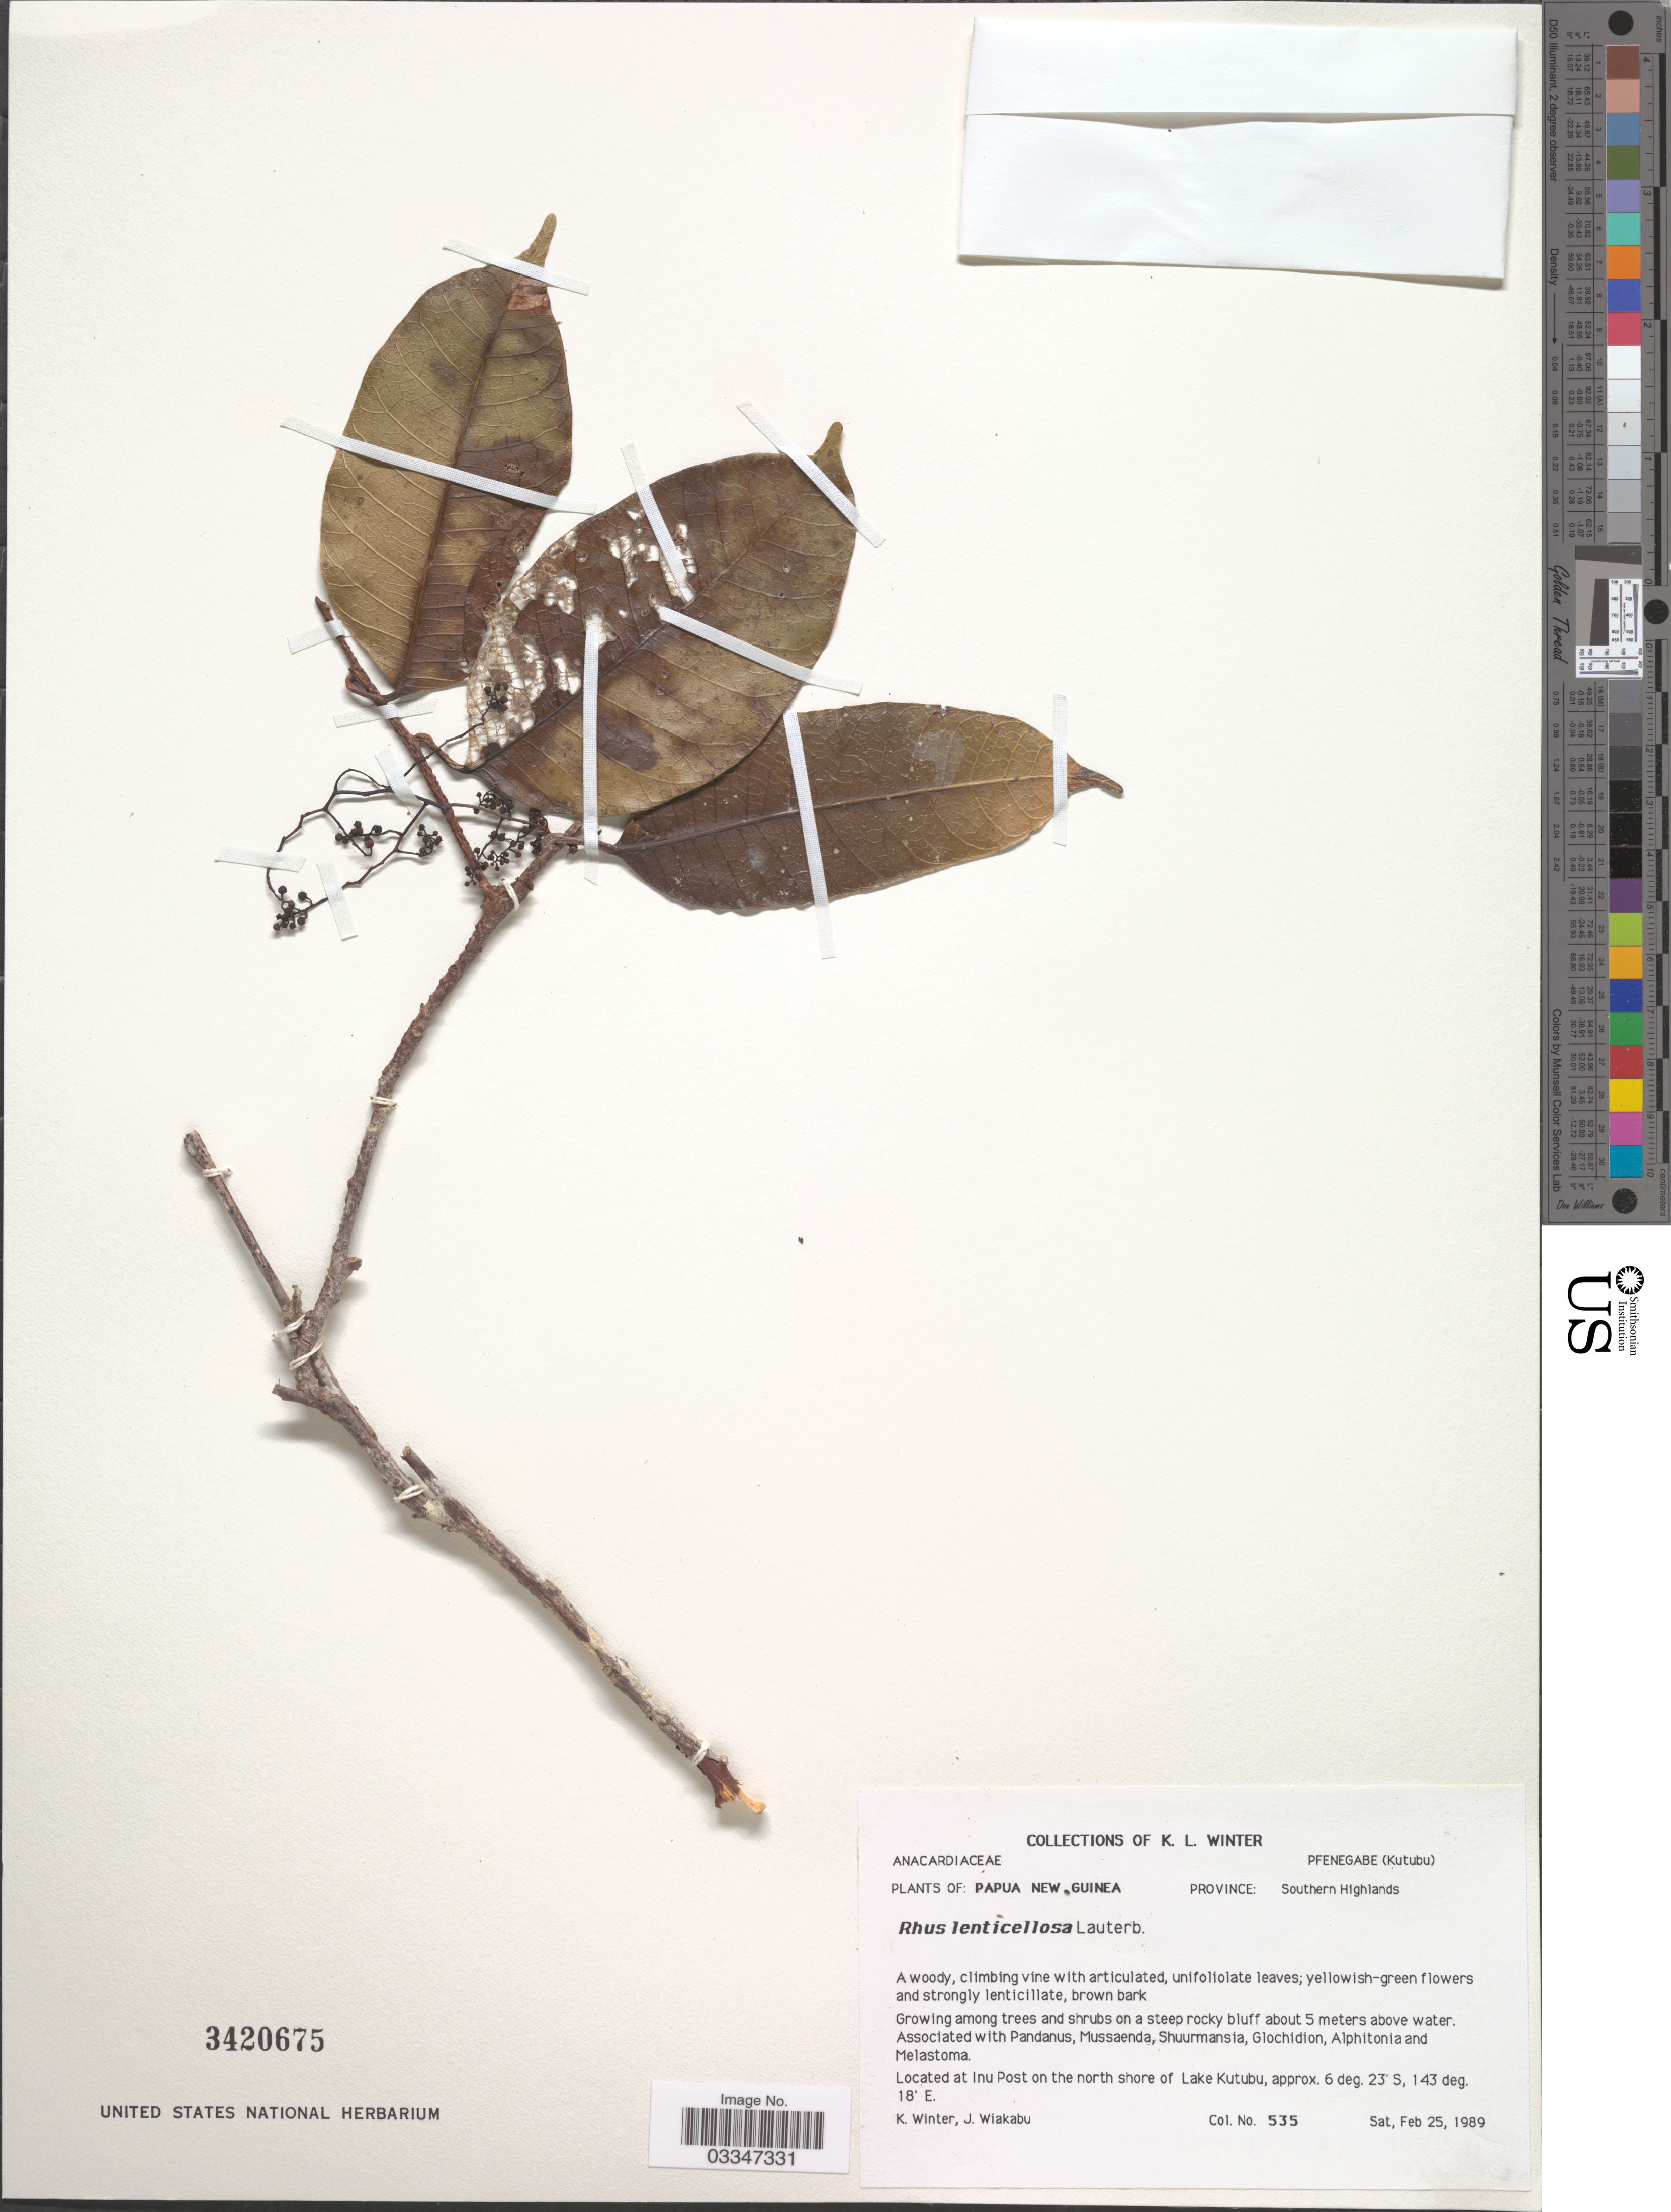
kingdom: Plantae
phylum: Tracheophyta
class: Magnoliopsida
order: Sapindales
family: Anacardiaceae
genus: Toxicodendron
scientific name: Toxicodendron lenticellosum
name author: (Lauterb.) J.D. Mitch. et al.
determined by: Mitchell, John D.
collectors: K. Winter & J. Wiakabu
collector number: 535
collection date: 1989-02-25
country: Papua New Guinea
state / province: Southern Highlands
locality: At Inu Post on the north shore of Lake Kutubu.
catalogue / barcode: US 3420675